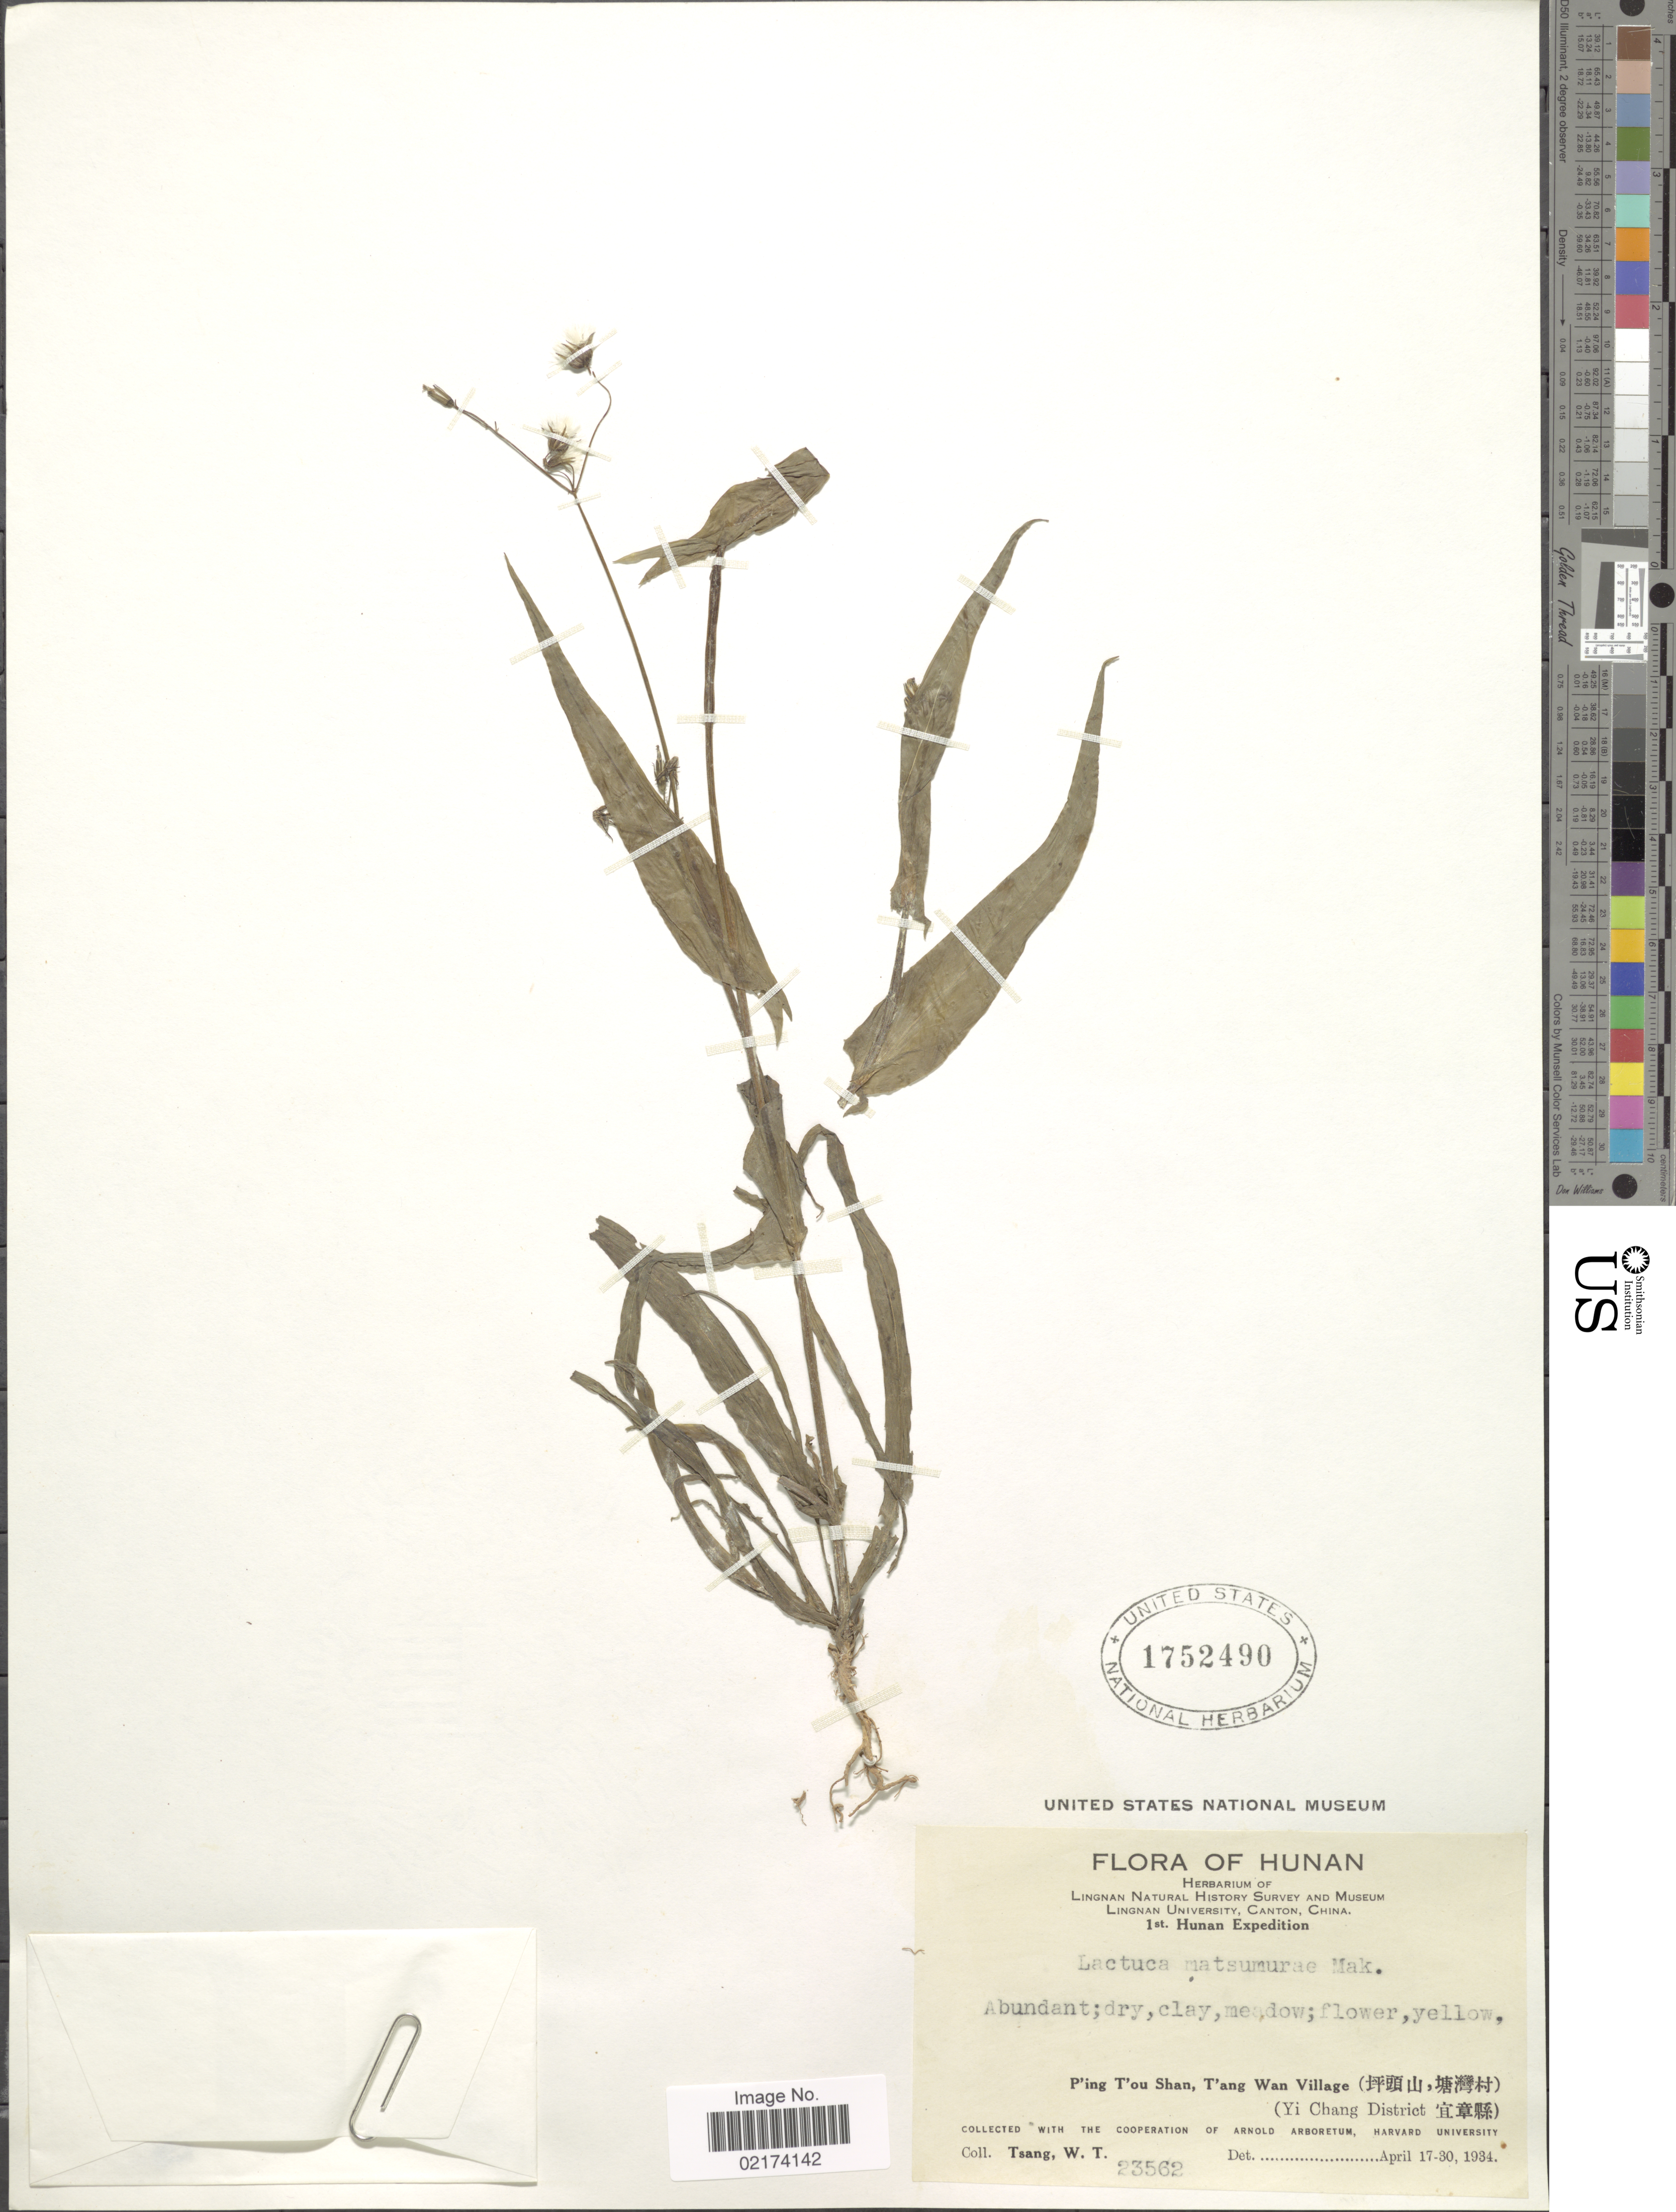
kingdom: Plantae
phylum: Tracheophyta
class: Magnoliopsida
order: Asterales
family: Asteraceae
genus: Ixeris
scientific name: Ixeris polycephala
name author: Cass. ex DC.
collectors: W. T. Tsang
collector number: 23562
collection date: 1934-04-17/1934-04-30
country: China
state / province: Hunan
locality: P'ing T'ou Shan, T'ang Wan Village (Yi Chang District)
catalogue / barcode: US 1752490